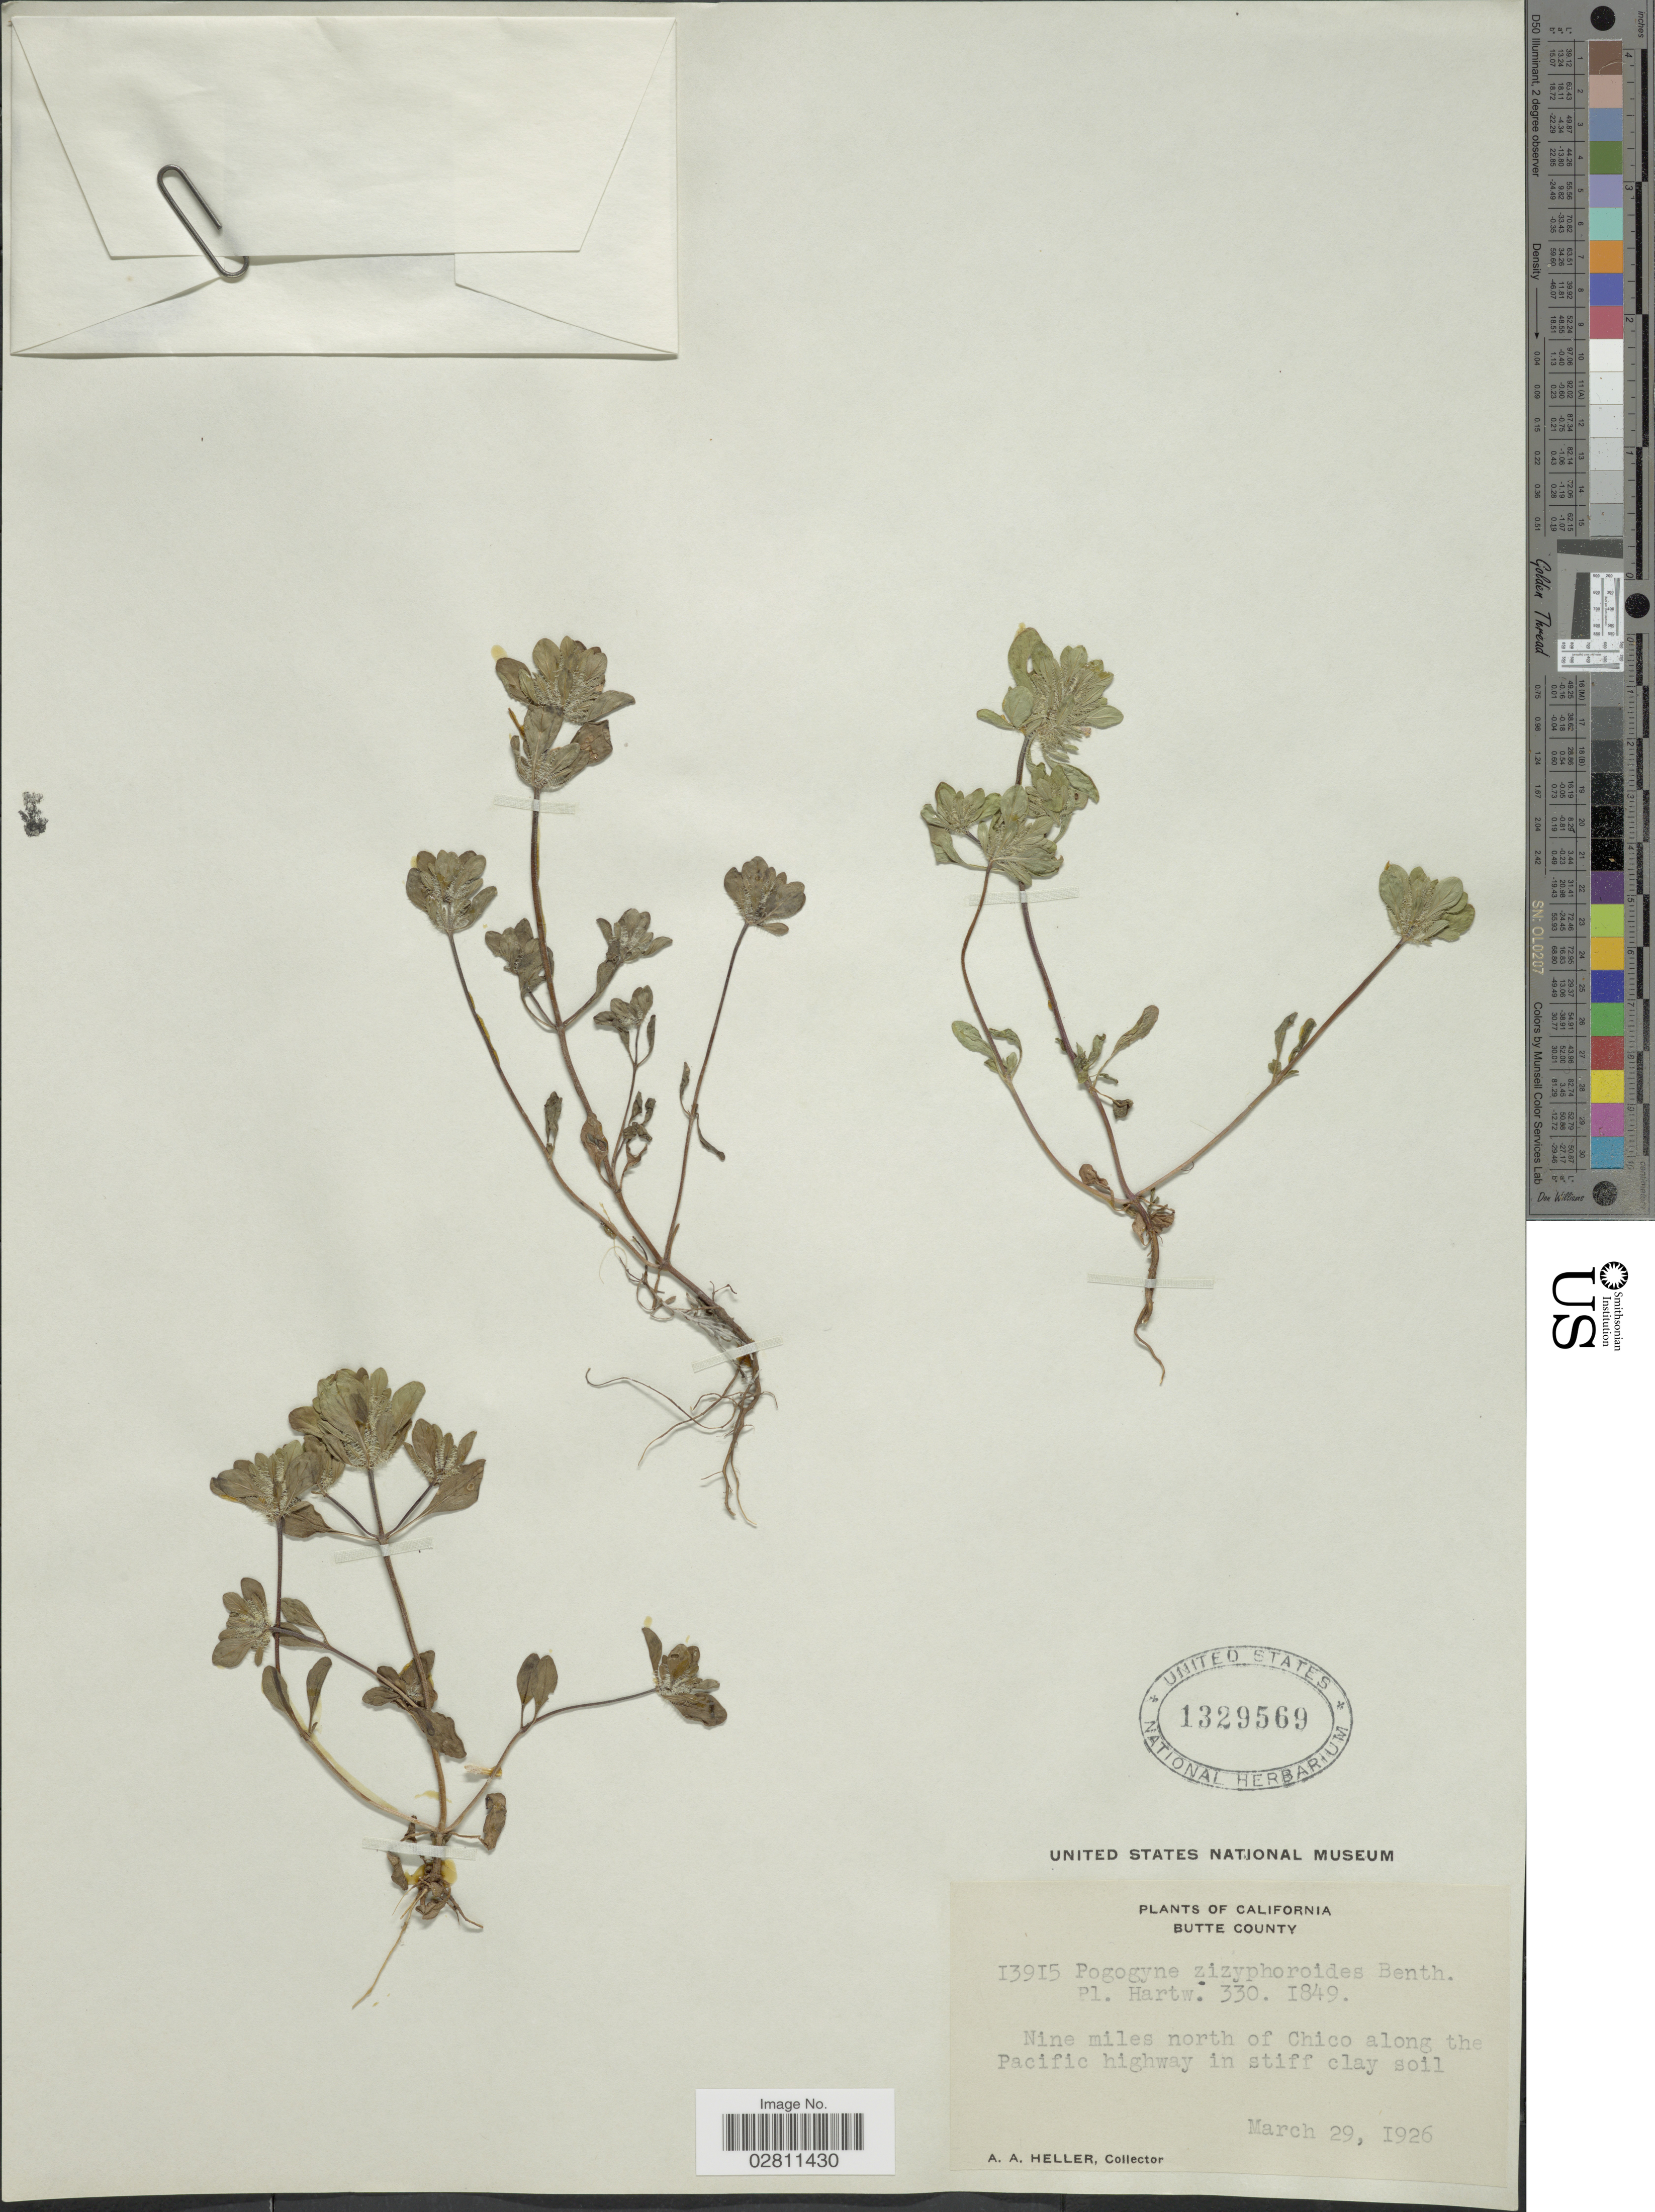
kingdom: Plantae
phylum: Tracheophyta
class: Magnoliopsida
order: Lamiales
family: Lamiaceae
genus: Pogogyne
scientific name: Pogogyne ziziphoroides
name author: Benth.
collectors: A. A. Heller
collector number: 13915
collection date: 1926-03-29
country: United States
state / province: California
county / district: Butte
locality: Butte County. Nine miles north of Chico along the Pacific highway in stiff clay soil.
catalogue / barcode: US 1329569